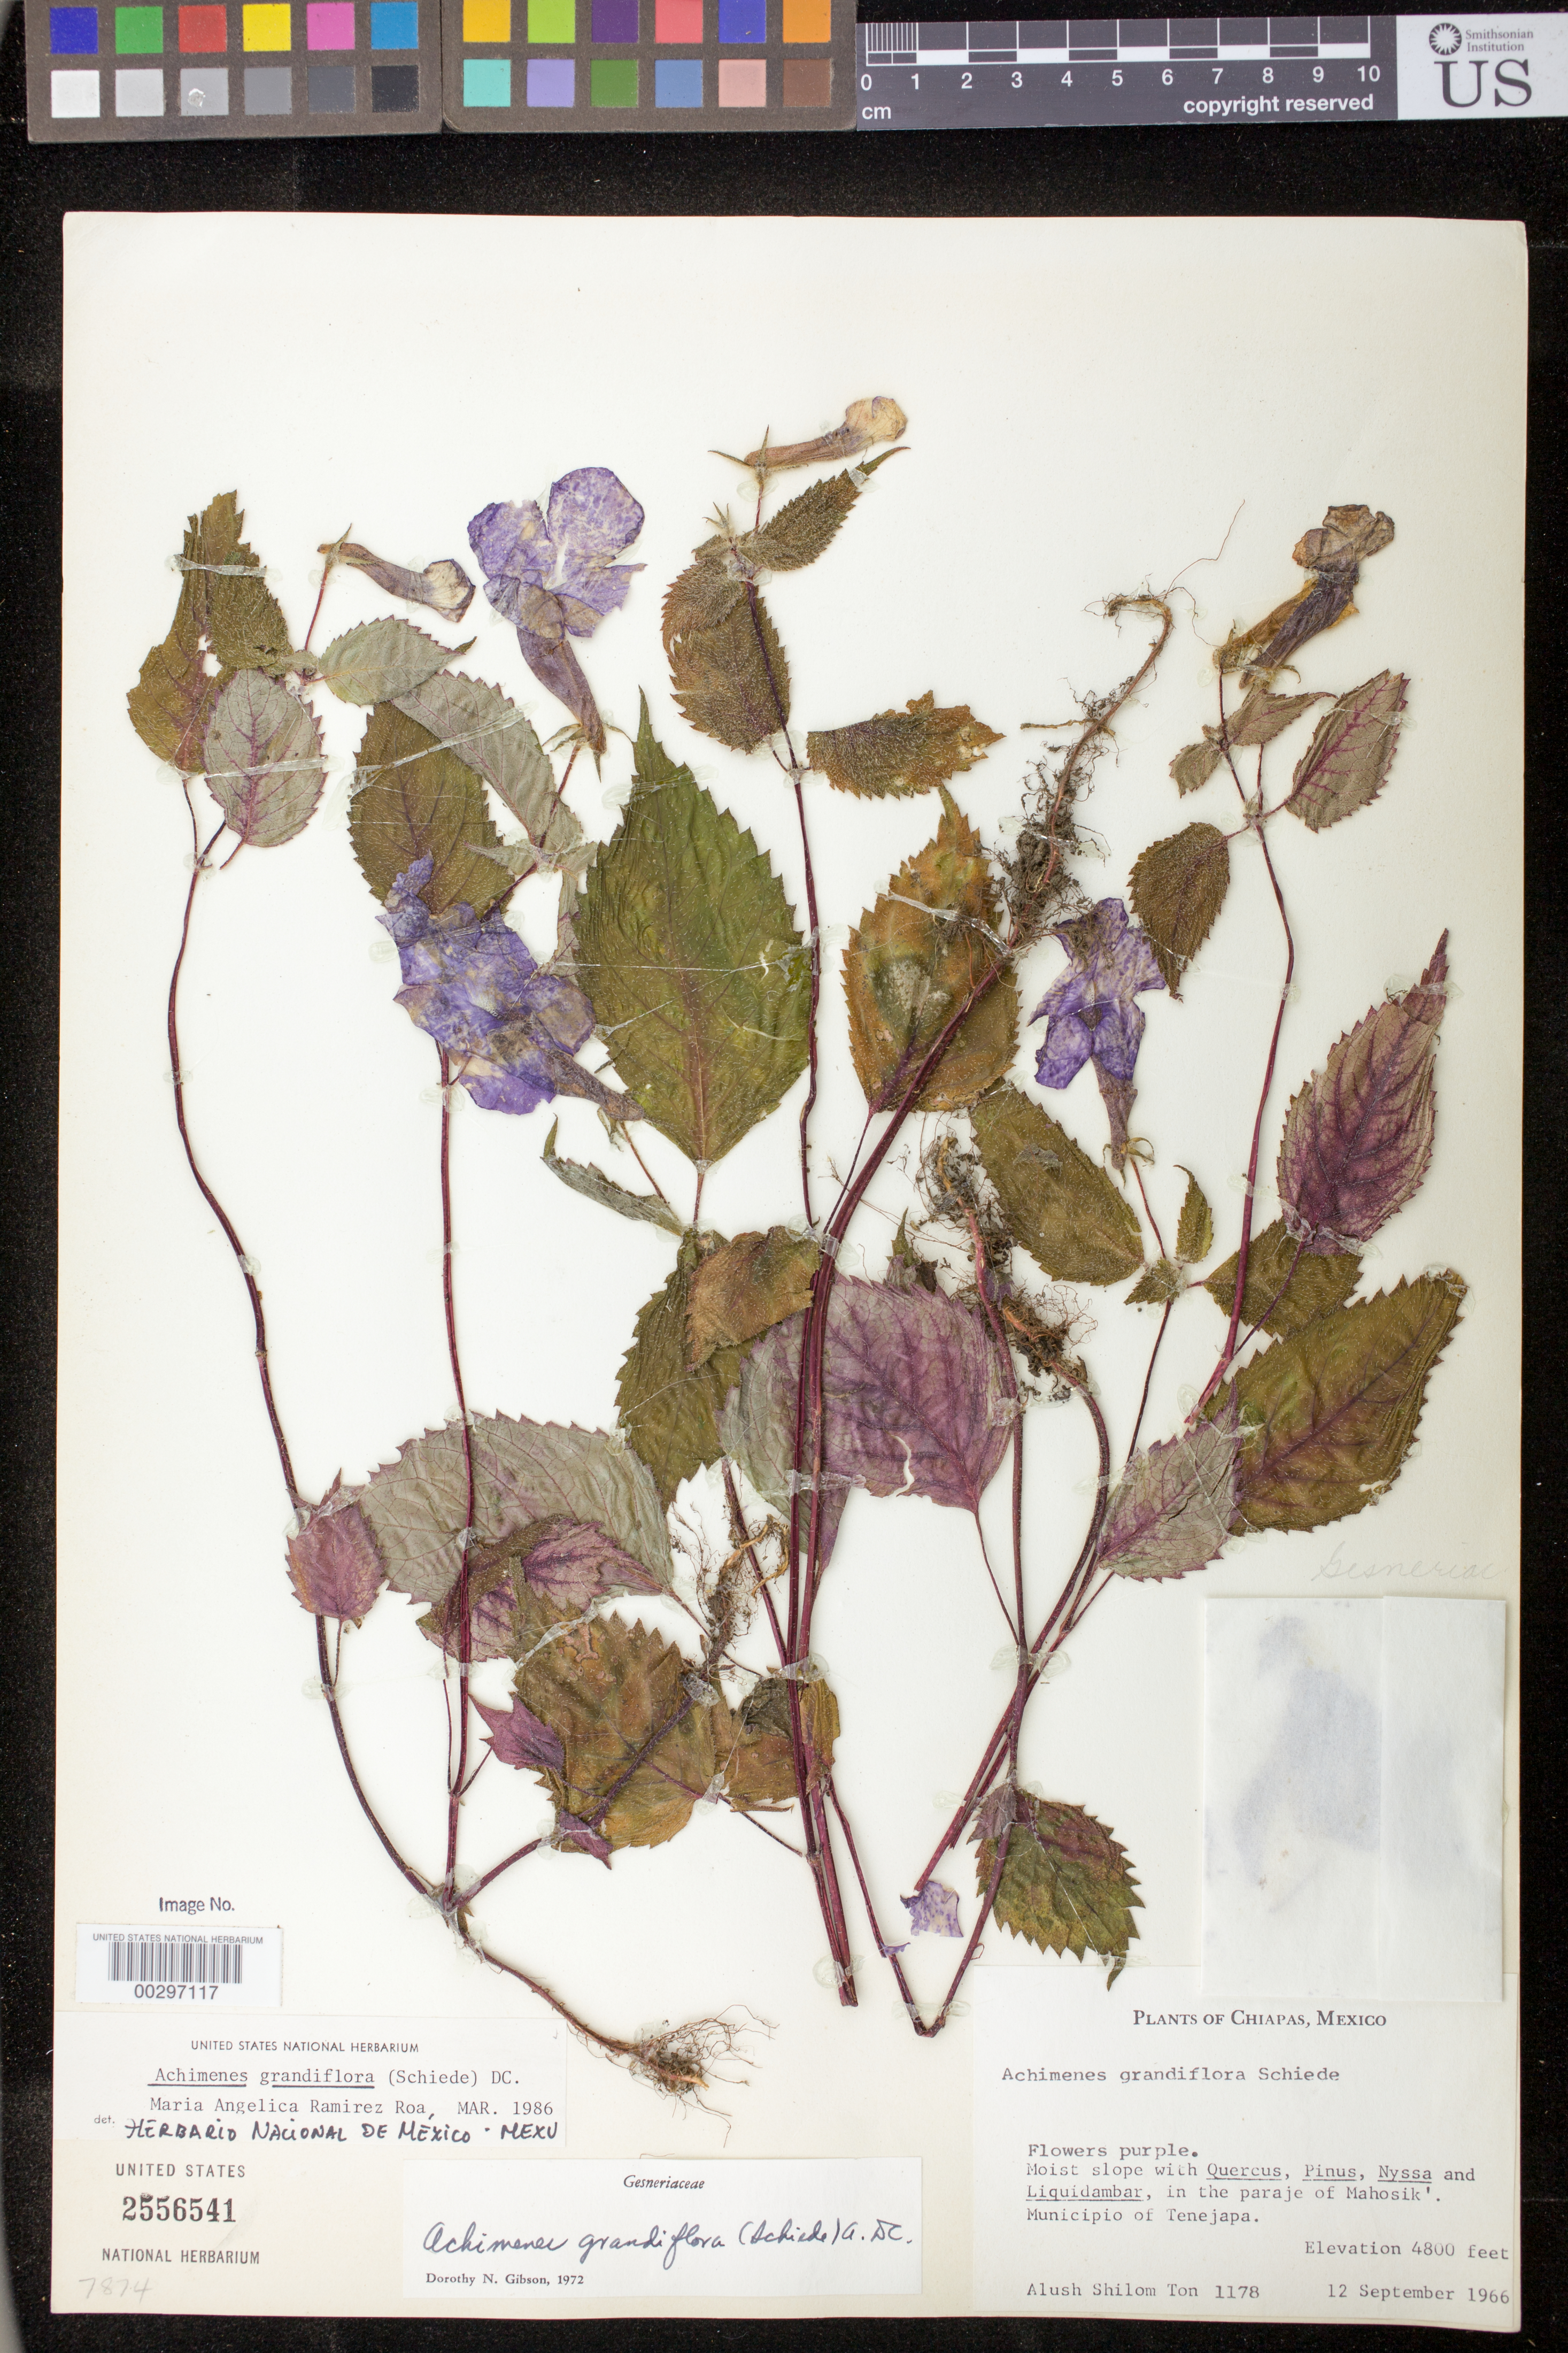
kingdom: Plantae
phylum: Tracheophyta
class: Magnoliopsida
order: Lamiales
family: Gesneriaceae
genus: Achimenes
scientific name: Achimenes grandiflora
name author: (Schiede) DC.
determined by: Skog, Laurence E.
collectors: A. S. Ton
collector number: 1178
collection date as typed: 12 Sep 1966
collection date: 1966-09-12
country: Mexico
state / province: Chiapas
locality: Mpio. of Tenejapa, in the paraje of Mahosik'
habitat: Moist slope with Quercus, Pinus, Nyssa and Liquidambar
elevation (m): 1463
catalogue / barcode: US 2556541